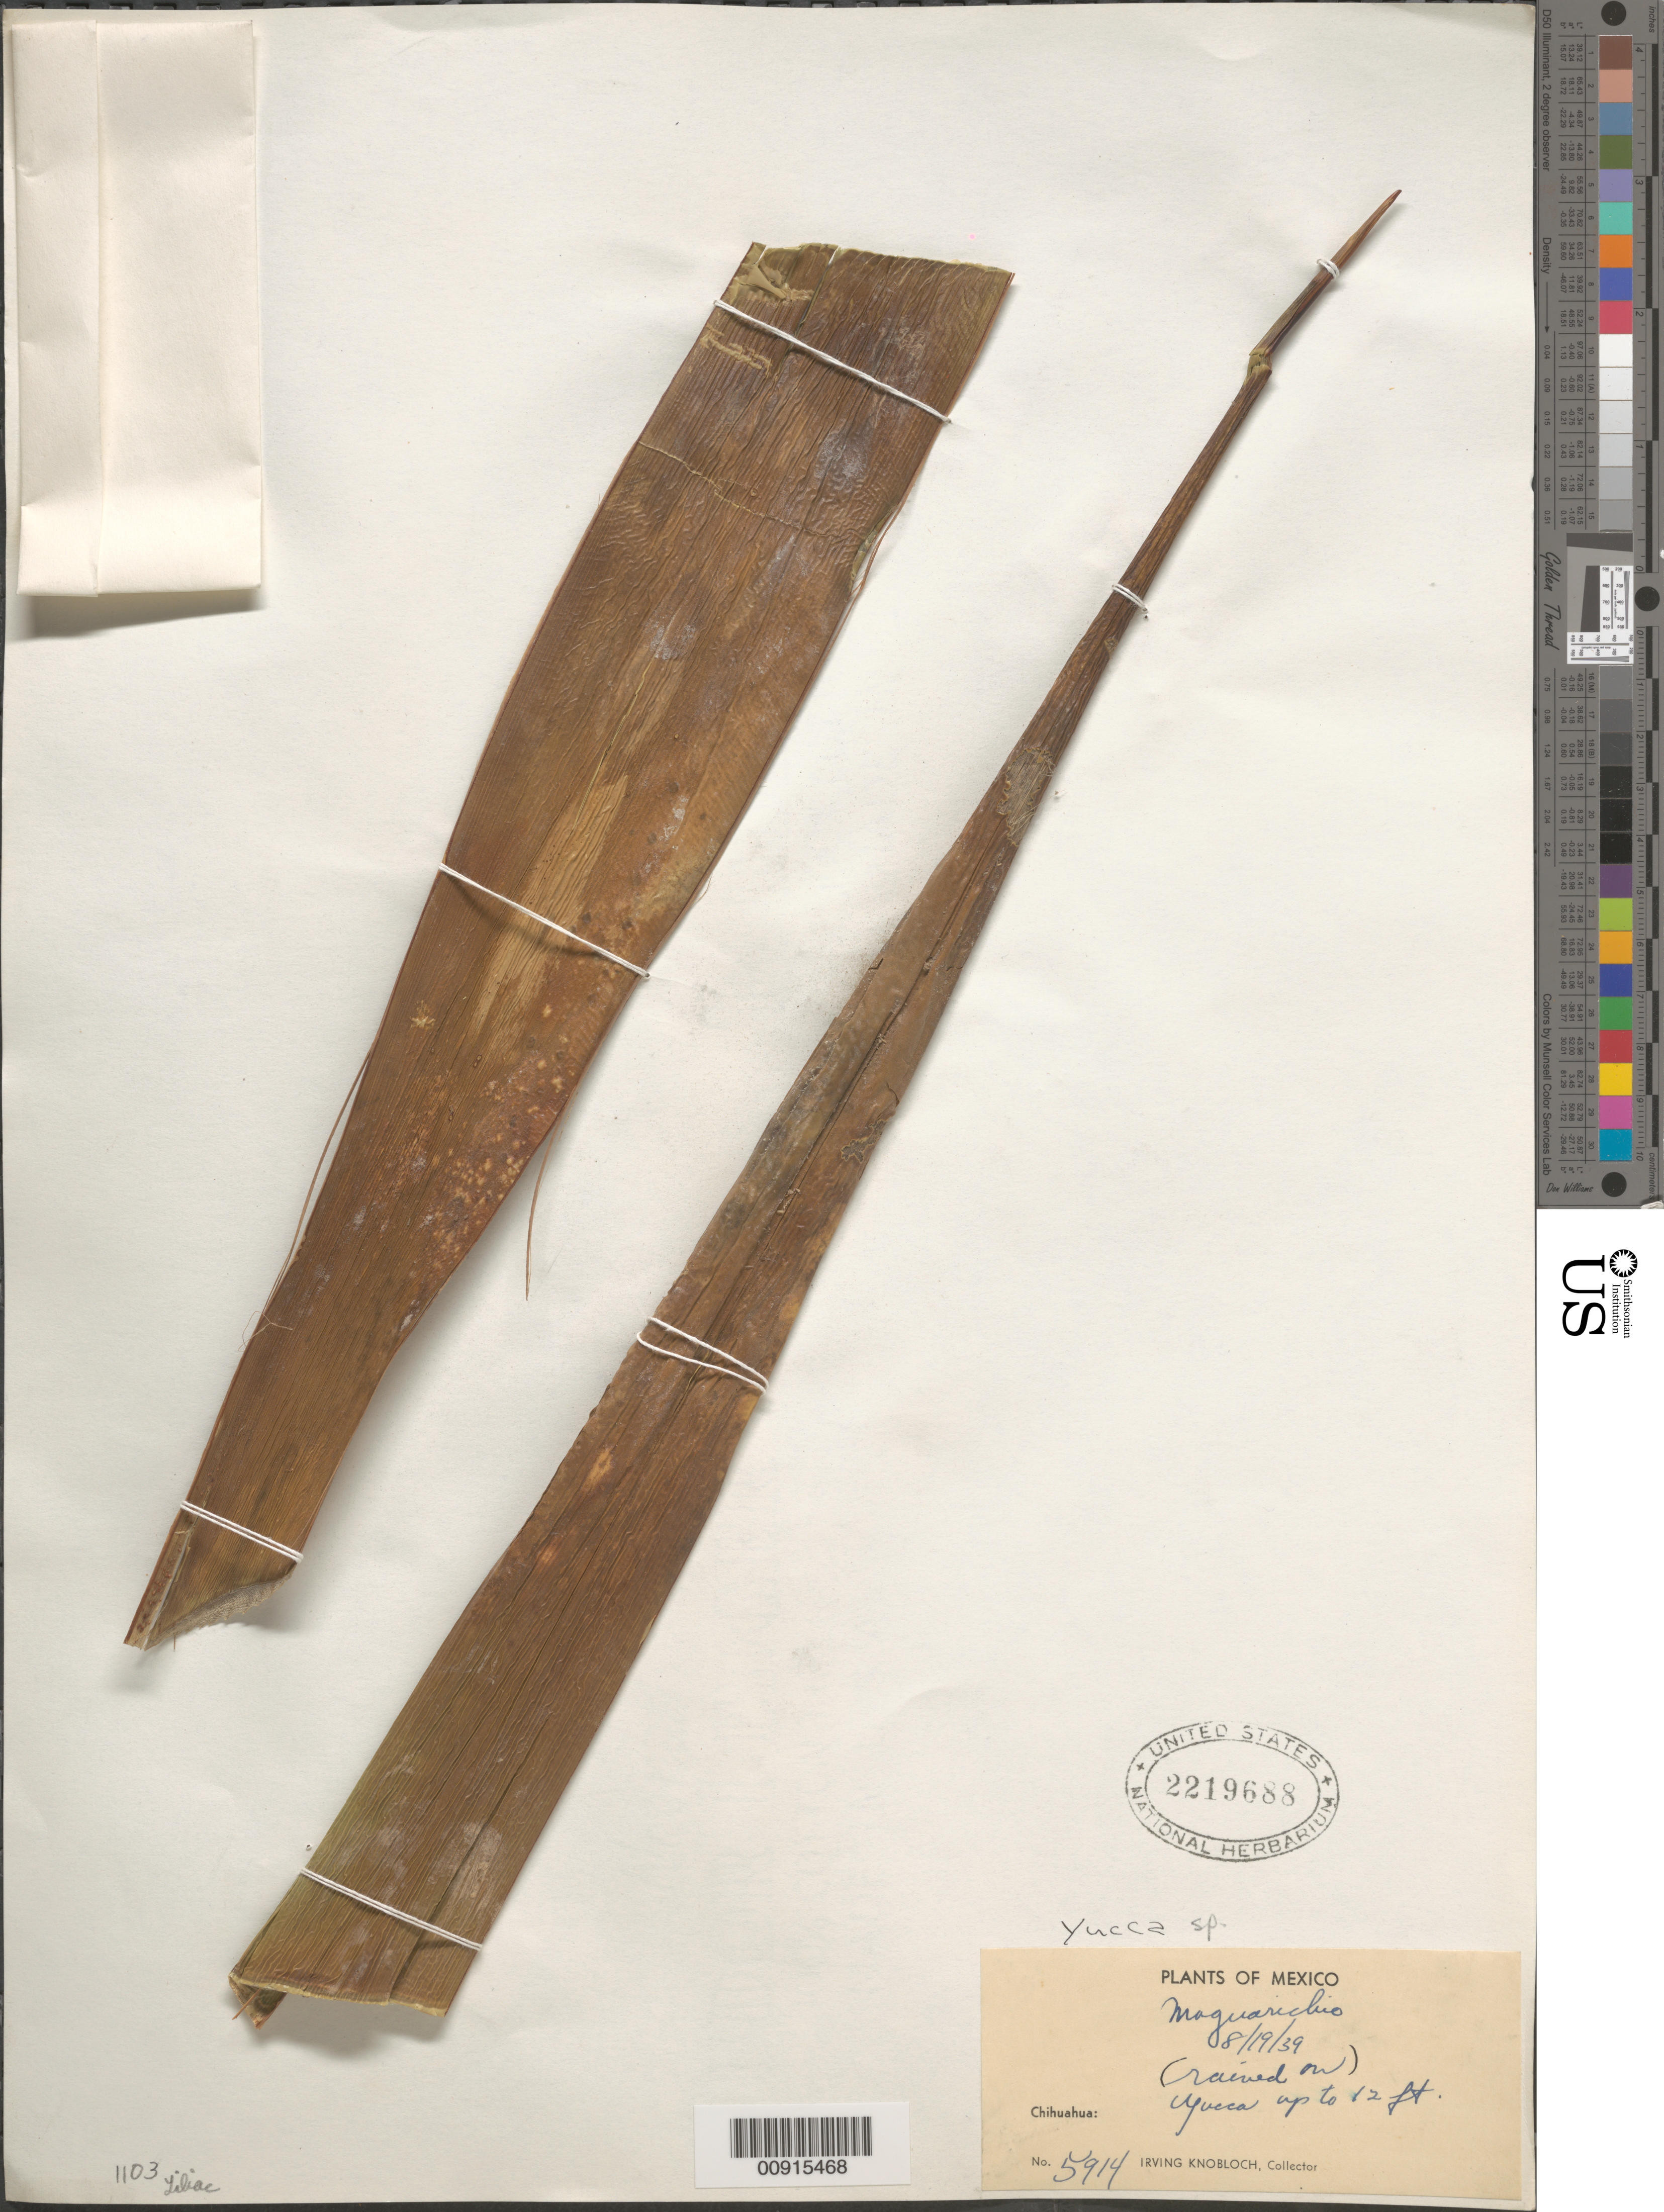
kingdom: Plantae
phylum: Tracheophyta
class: Liliopsida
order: Asparagales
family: Asparagaceae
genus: Yucca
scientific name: Yucca sp.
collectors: I. W. Knobloch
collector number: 5914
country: Mexico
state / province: Chihuahua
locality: Maguarichio, Chihuahua.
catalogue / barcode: US 2219688